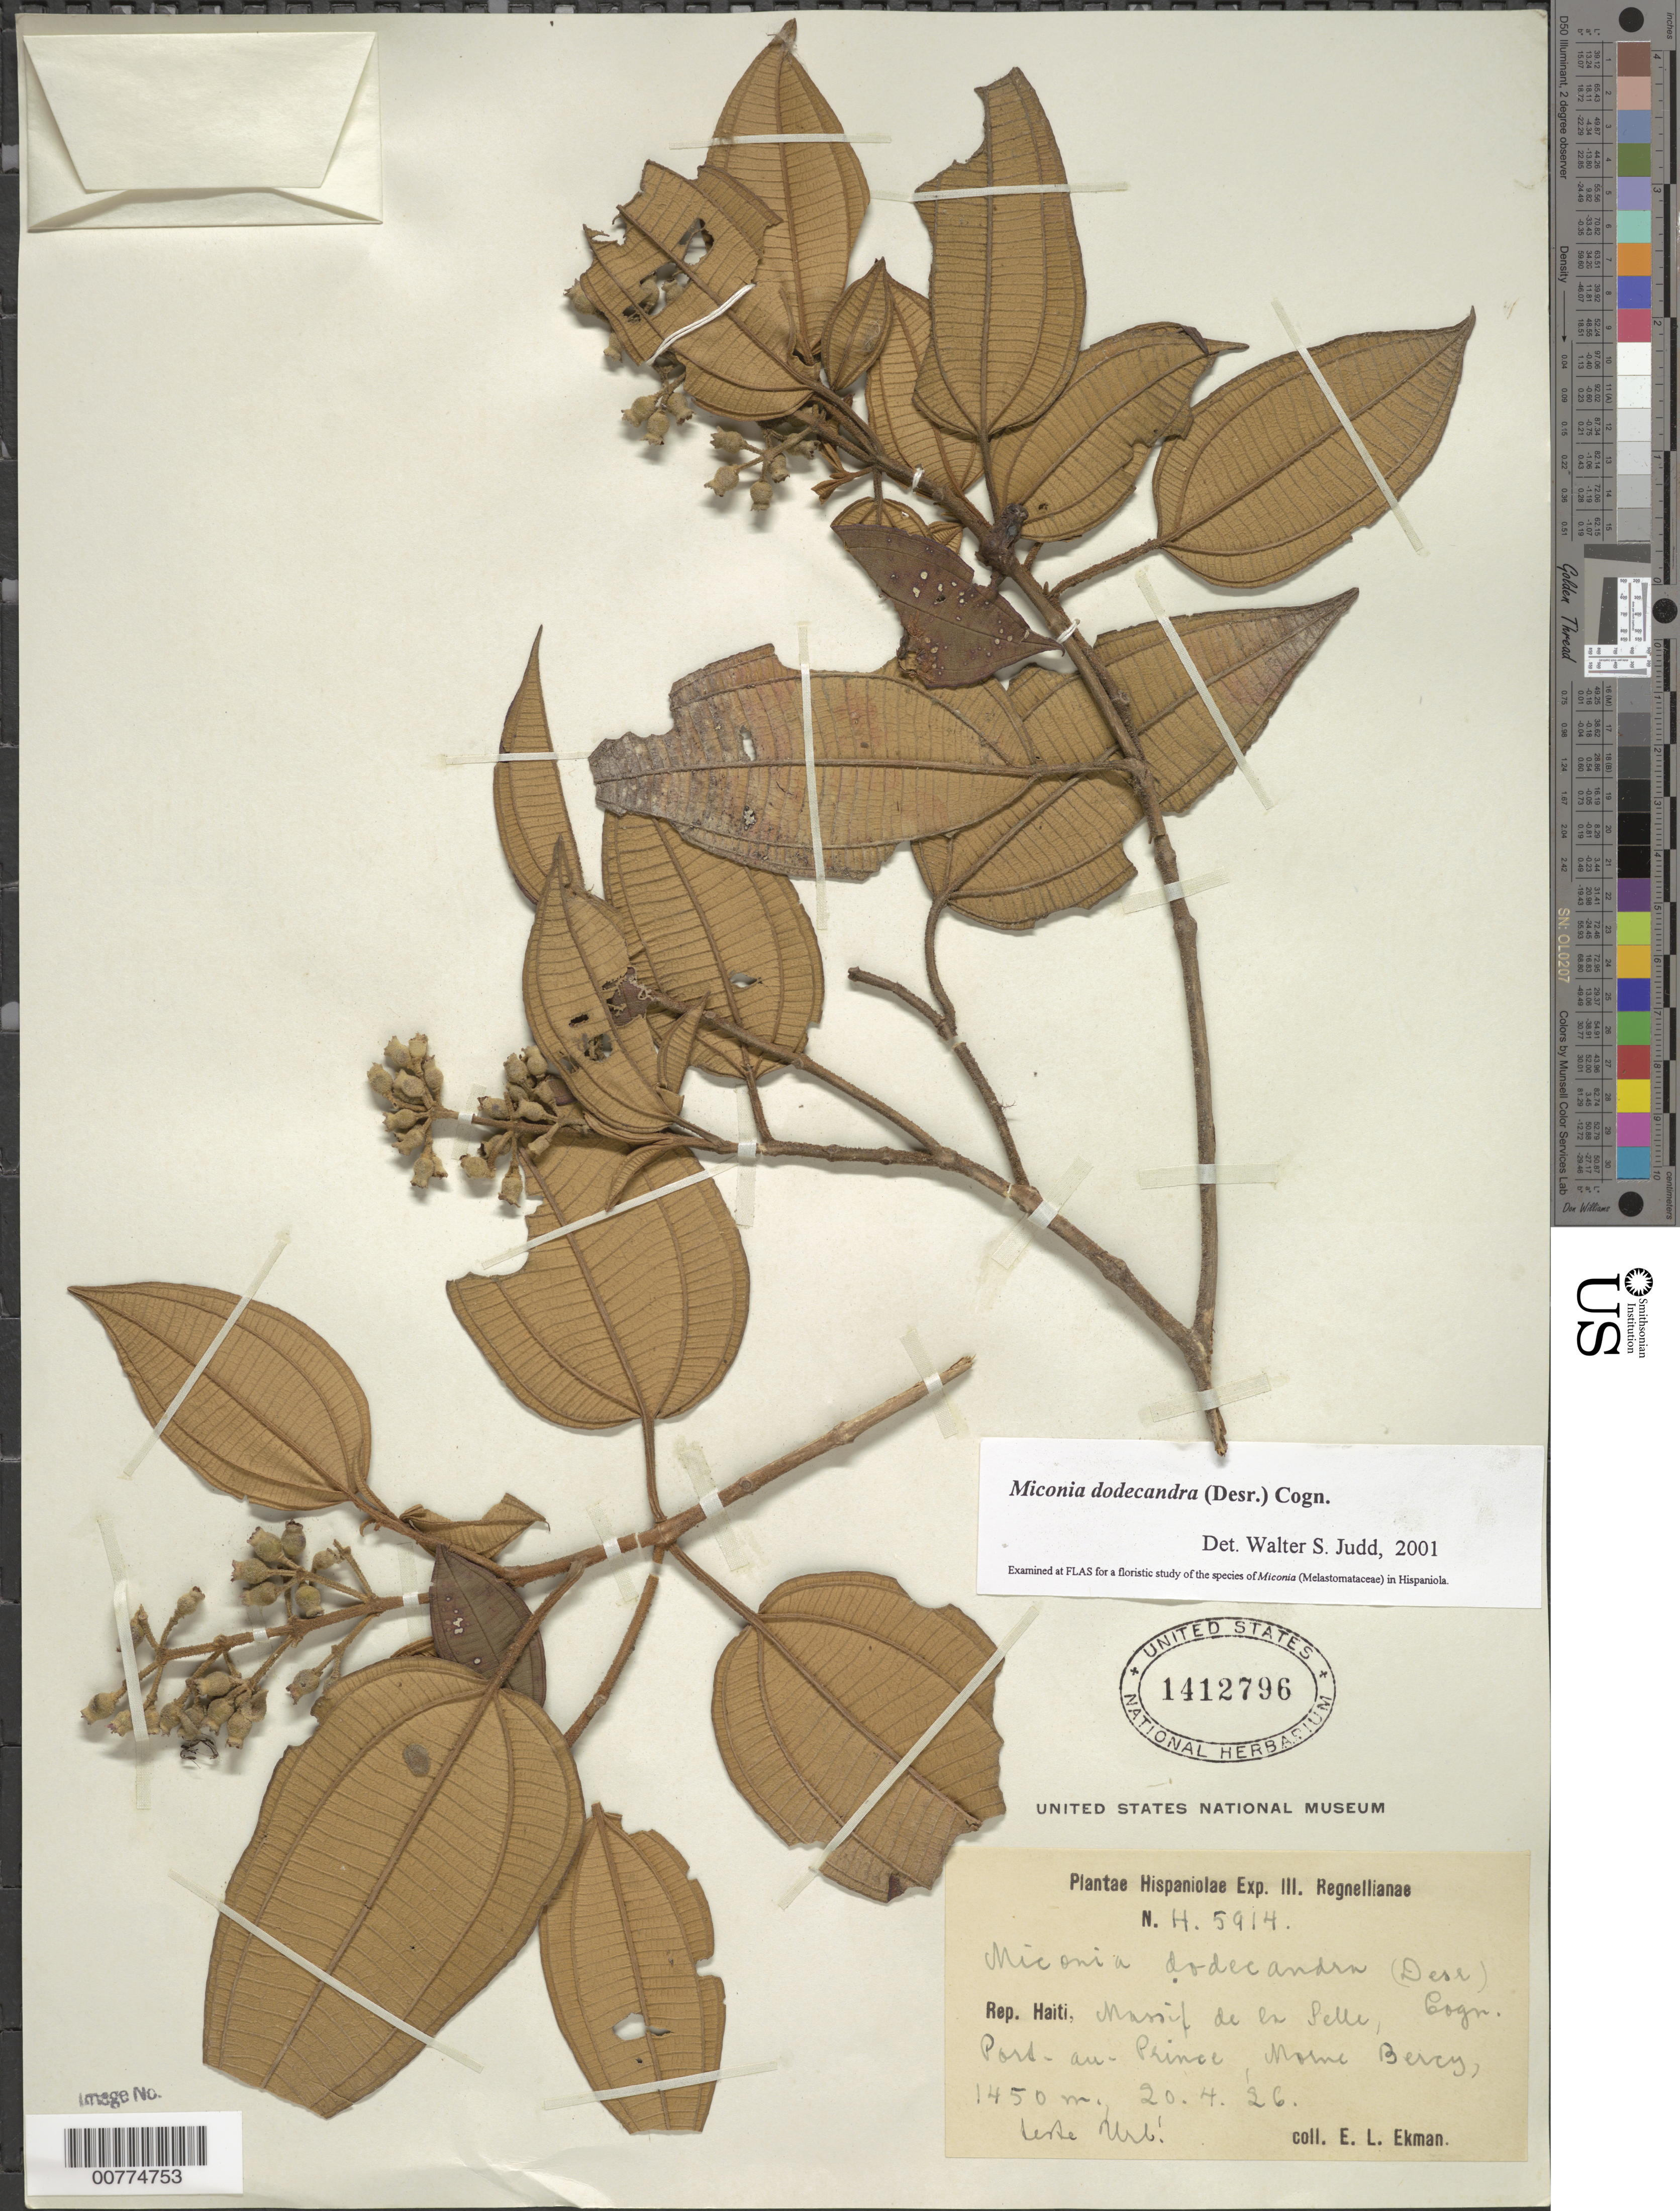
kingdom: Plantae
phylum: Tracheophyta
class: Magnoliopsida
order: Myrtales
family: Melastomataceae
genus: Miconia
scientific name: Miconia dodecandra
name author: Cogn.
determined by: Judd, Walter S.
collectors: E. L. Ekman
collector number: H 5914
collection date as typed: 20 Apr 1926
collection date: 1926-04-20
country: Haiti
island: Hispaniola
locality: Massif de la Selle, Port-au-Prince, Morne Bercy.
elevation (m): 1450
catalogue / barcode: US 1412796